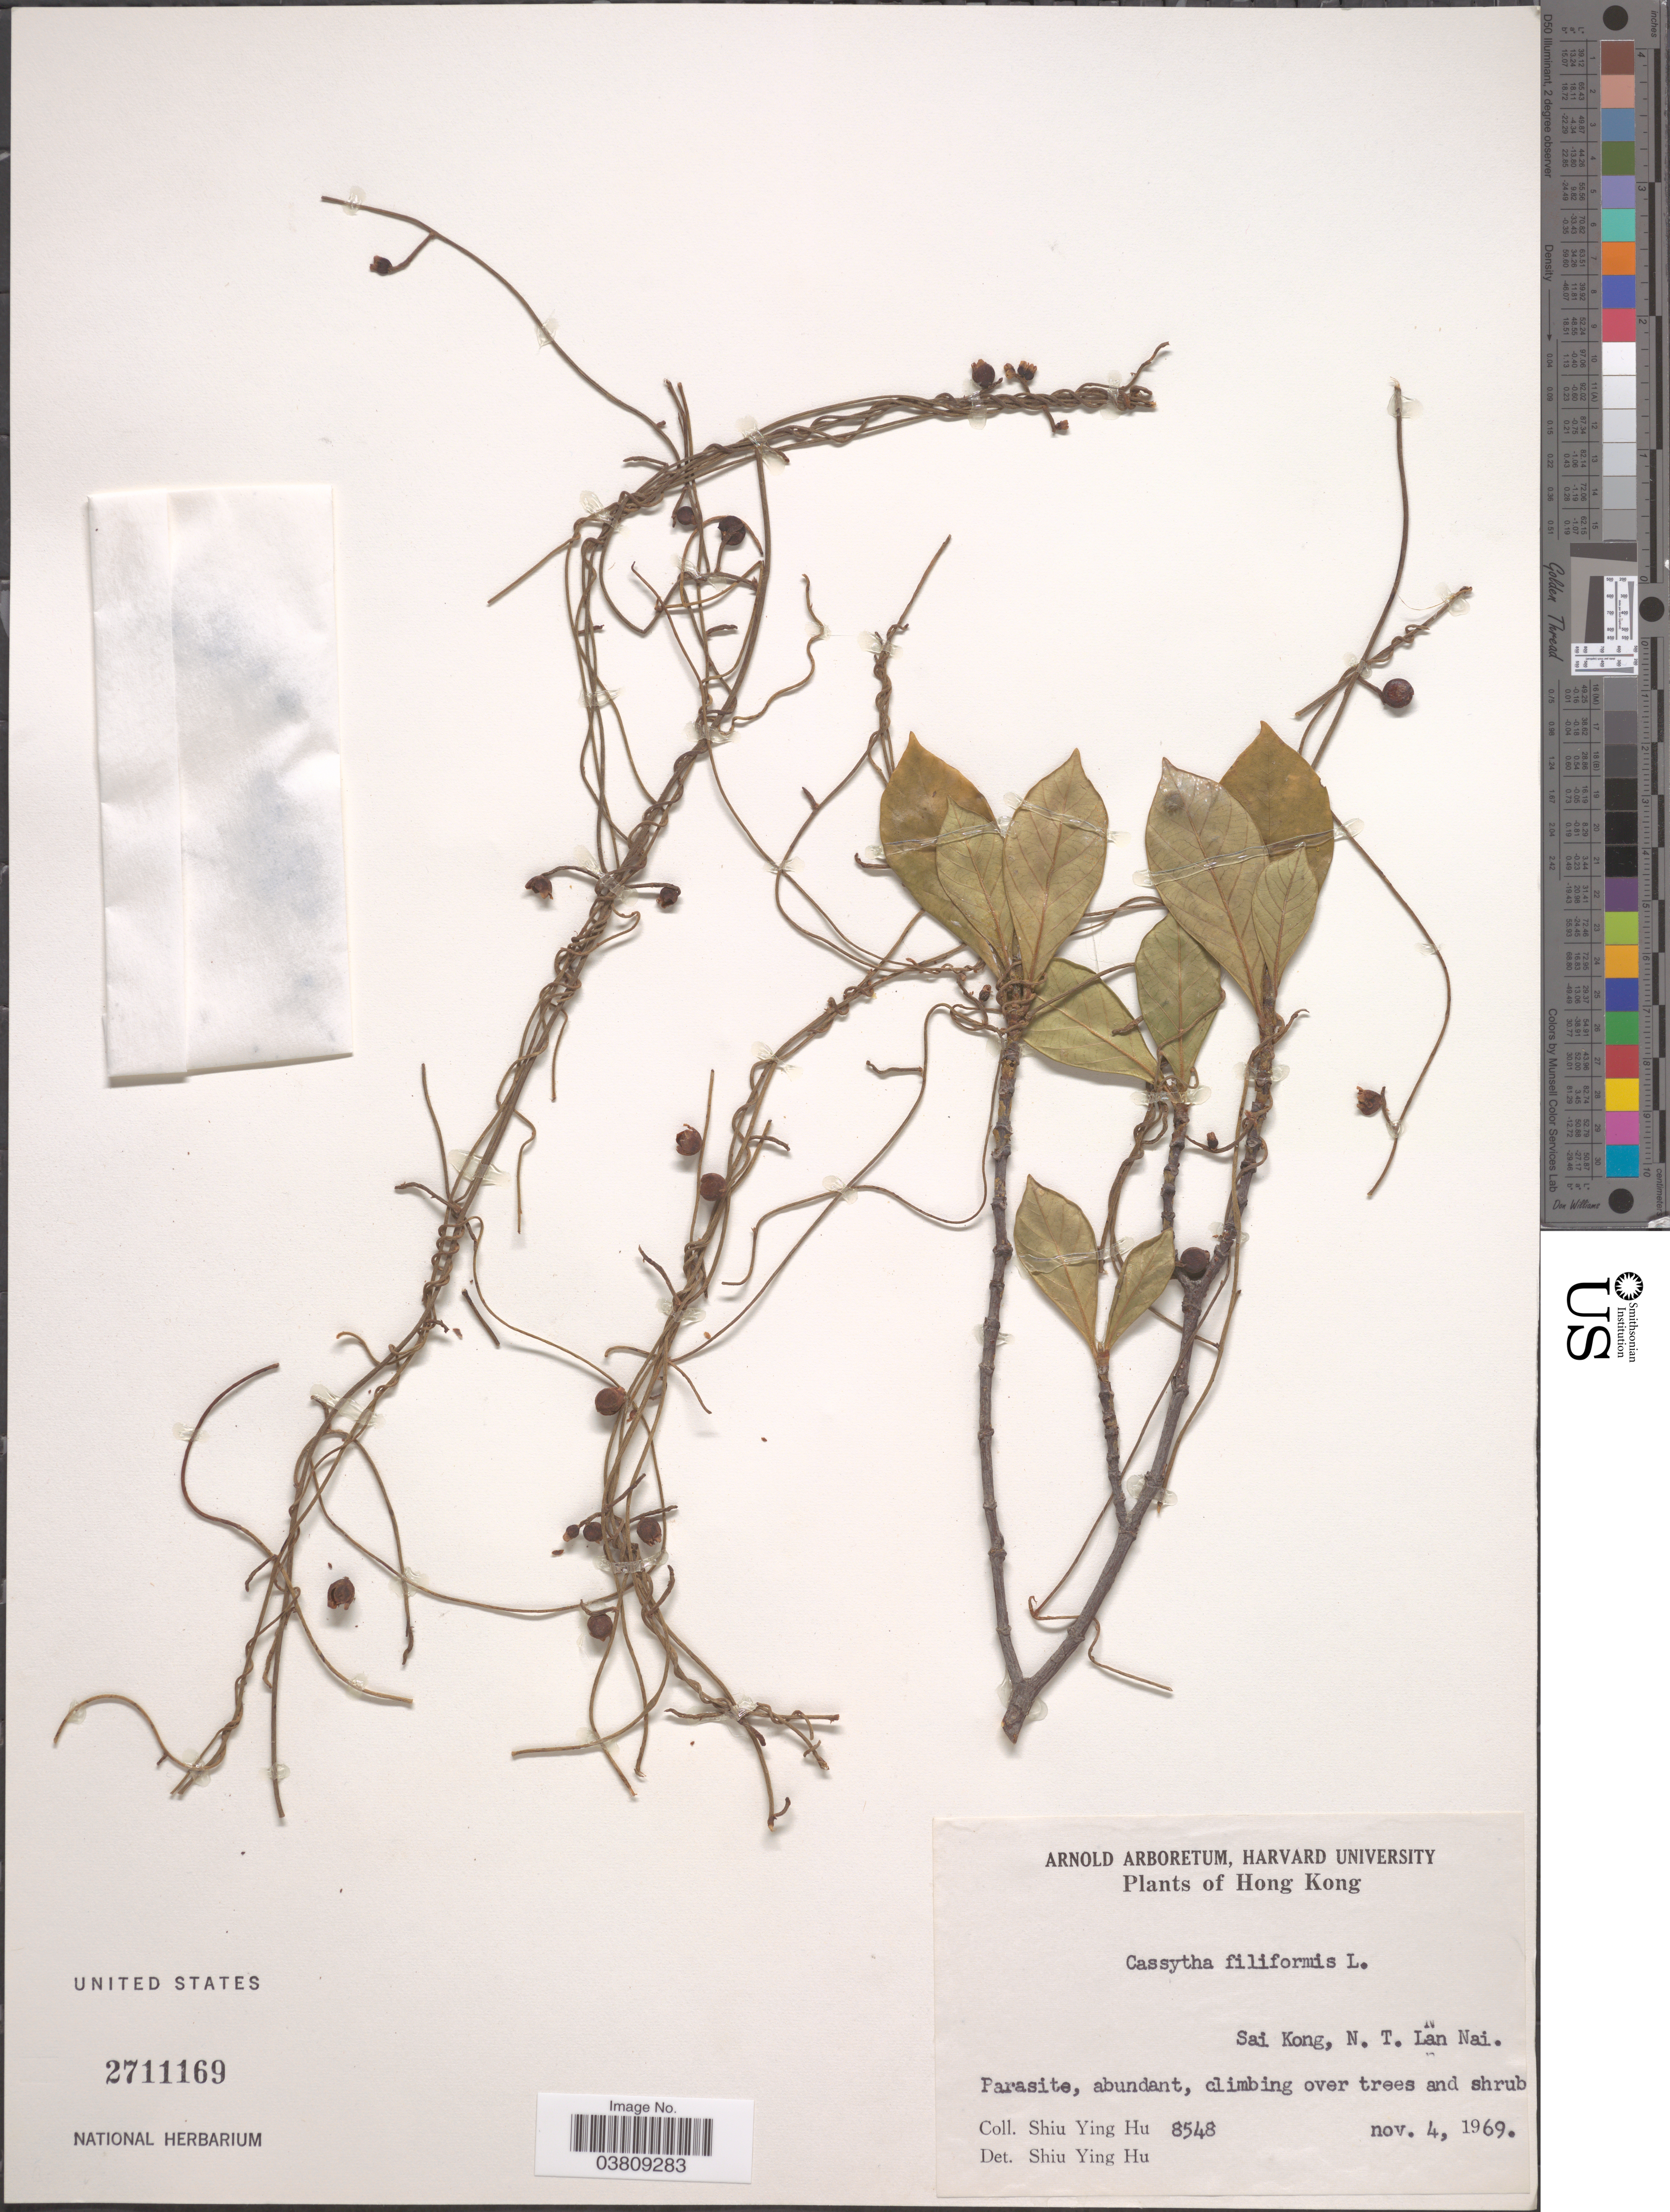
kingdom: Plantae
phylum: Tracheophyta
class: Magnoliopsida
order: Laurales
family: Lauraceae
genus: Cassytha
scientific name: Cassytha filiformis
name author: L.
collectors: S. Y. Hu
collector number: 8548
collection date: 1969-11-04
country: China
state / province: Hong Kong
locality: Sai Kong, N. T. Lan Nai.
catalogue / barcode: US 2711169